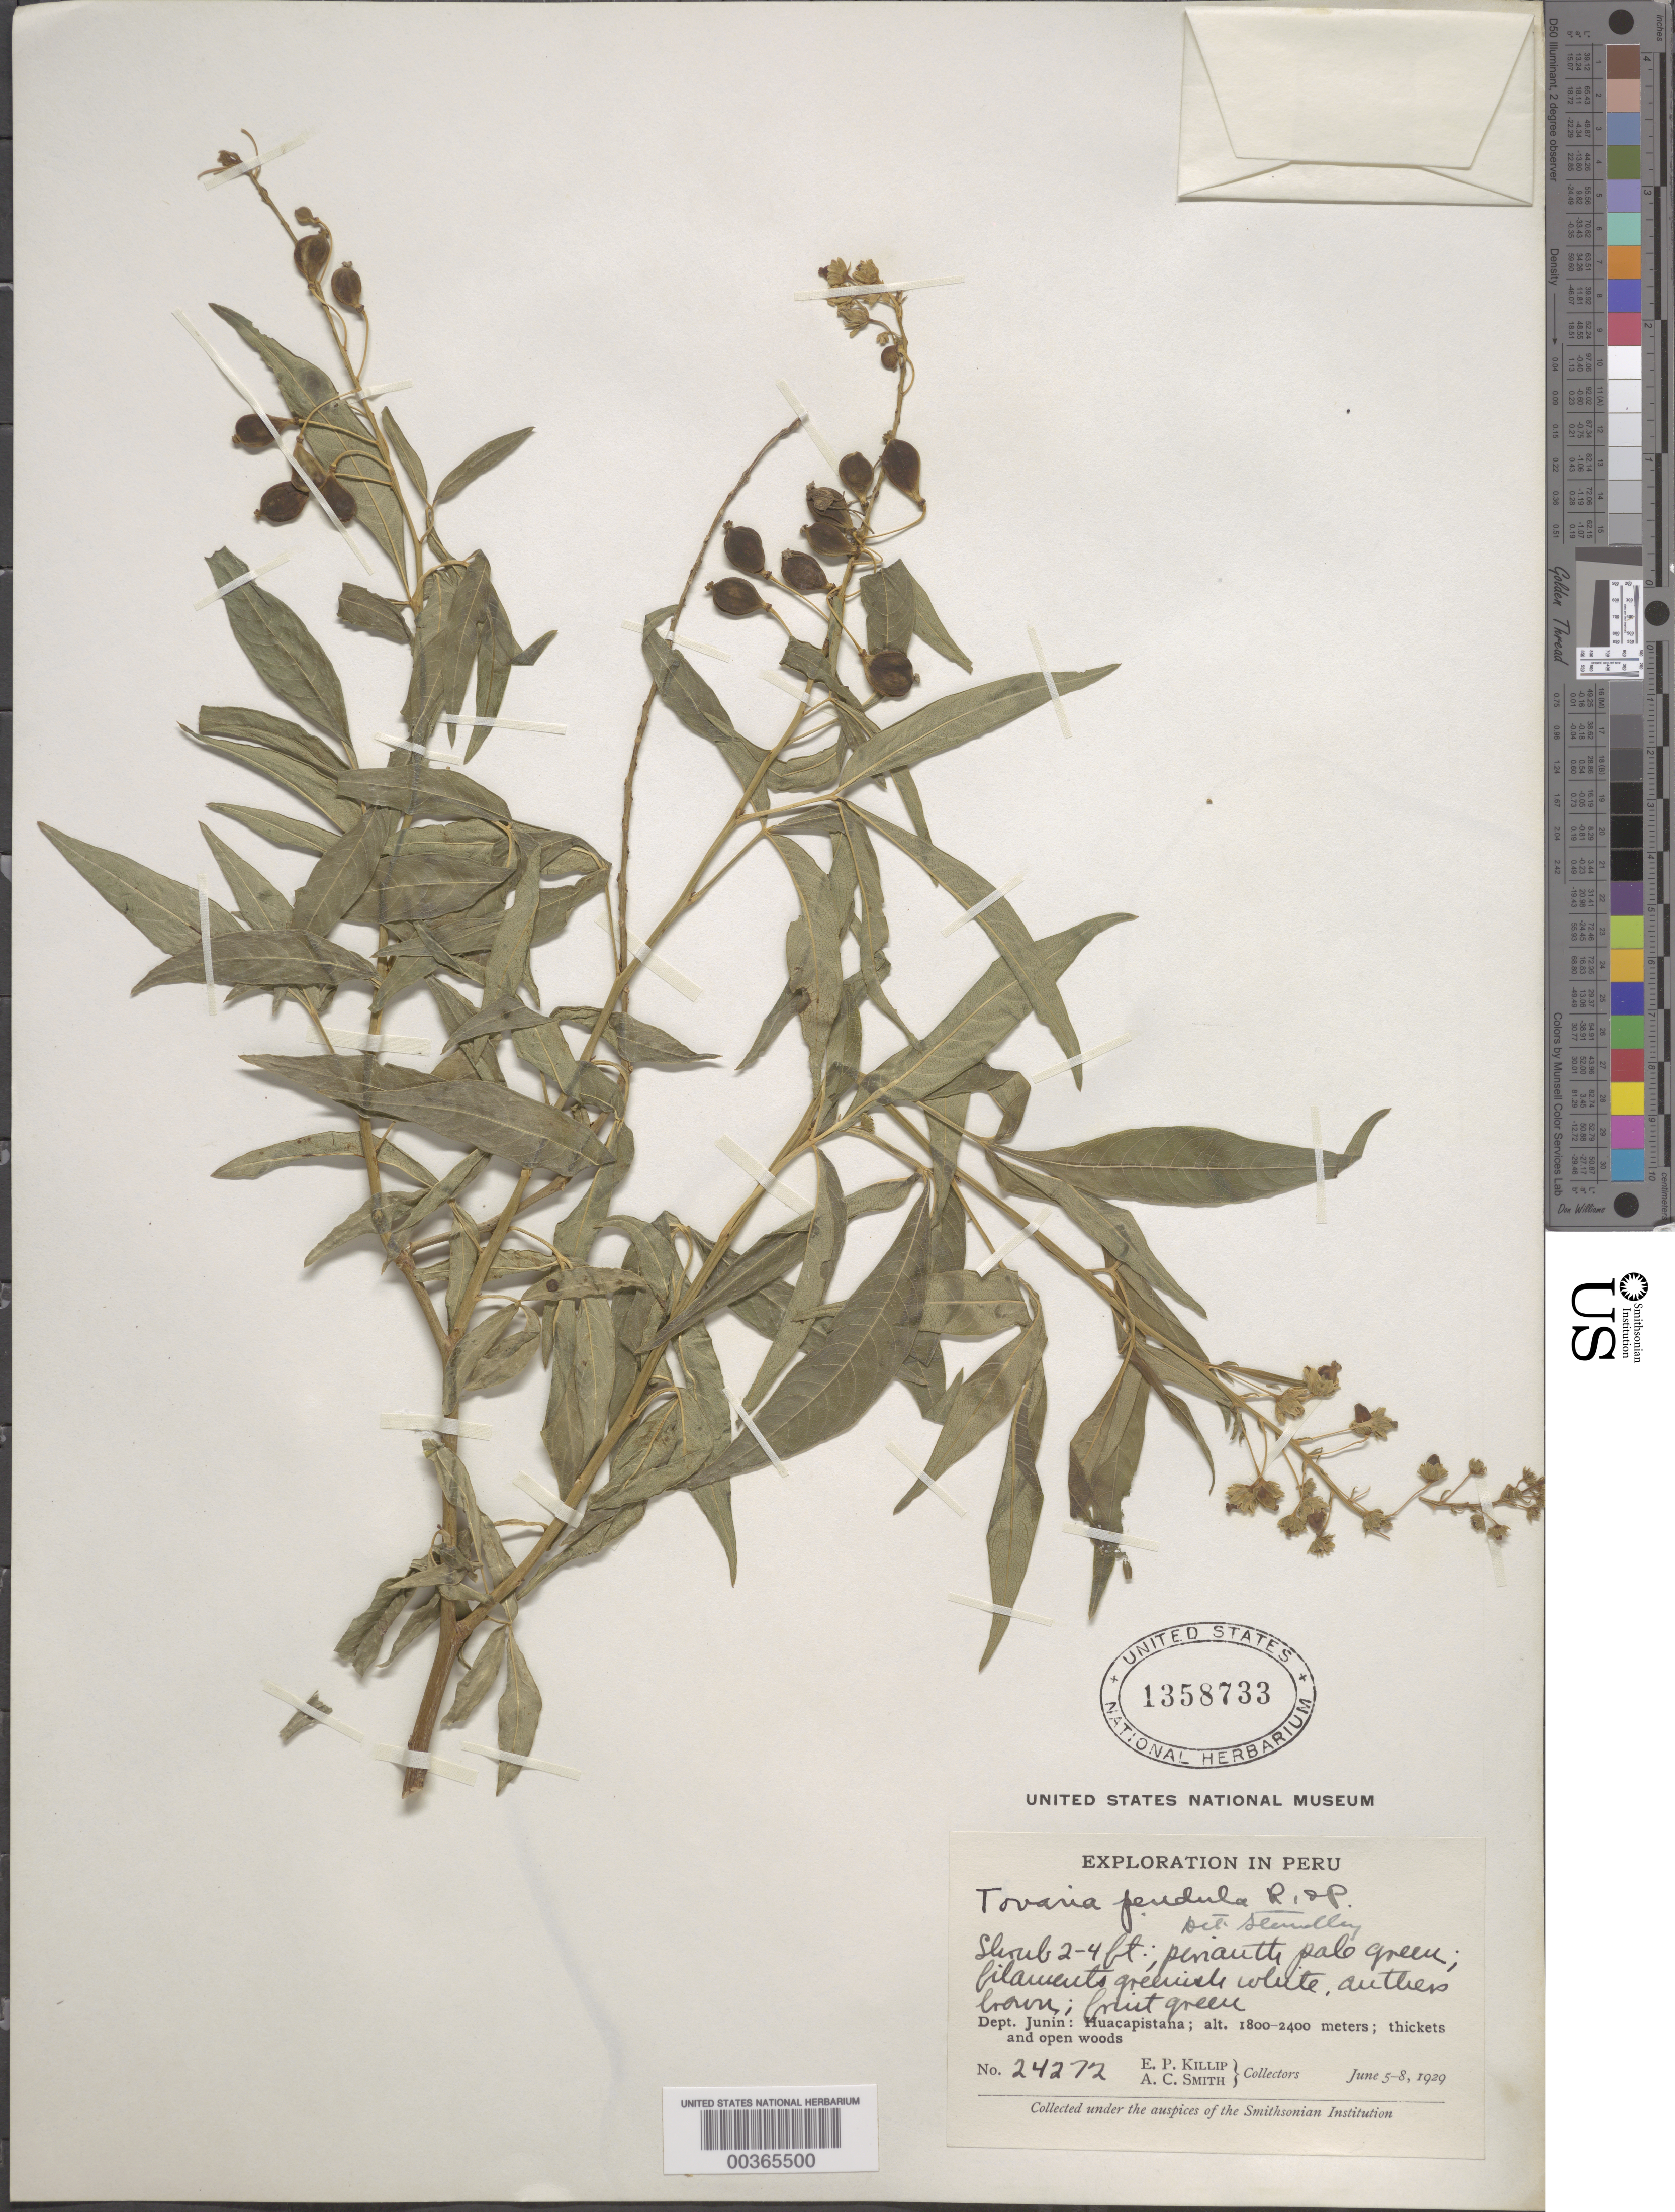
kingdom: Plantae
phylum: Tracheophyta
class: Magnoliopsida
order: Brassicales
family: Tovariaceae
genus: Tovaria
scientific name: Tovaria pendula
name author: Ruiz & Pav.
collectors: E. P. Killip & A. C. Smith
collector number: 24272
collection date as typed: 05 Jun 1929 to 08 Jun 1929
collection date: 1929-06-05/1929-06-08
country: Peru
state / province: Junín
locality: Huacapistana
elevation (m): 1800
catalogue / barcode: US 1358733